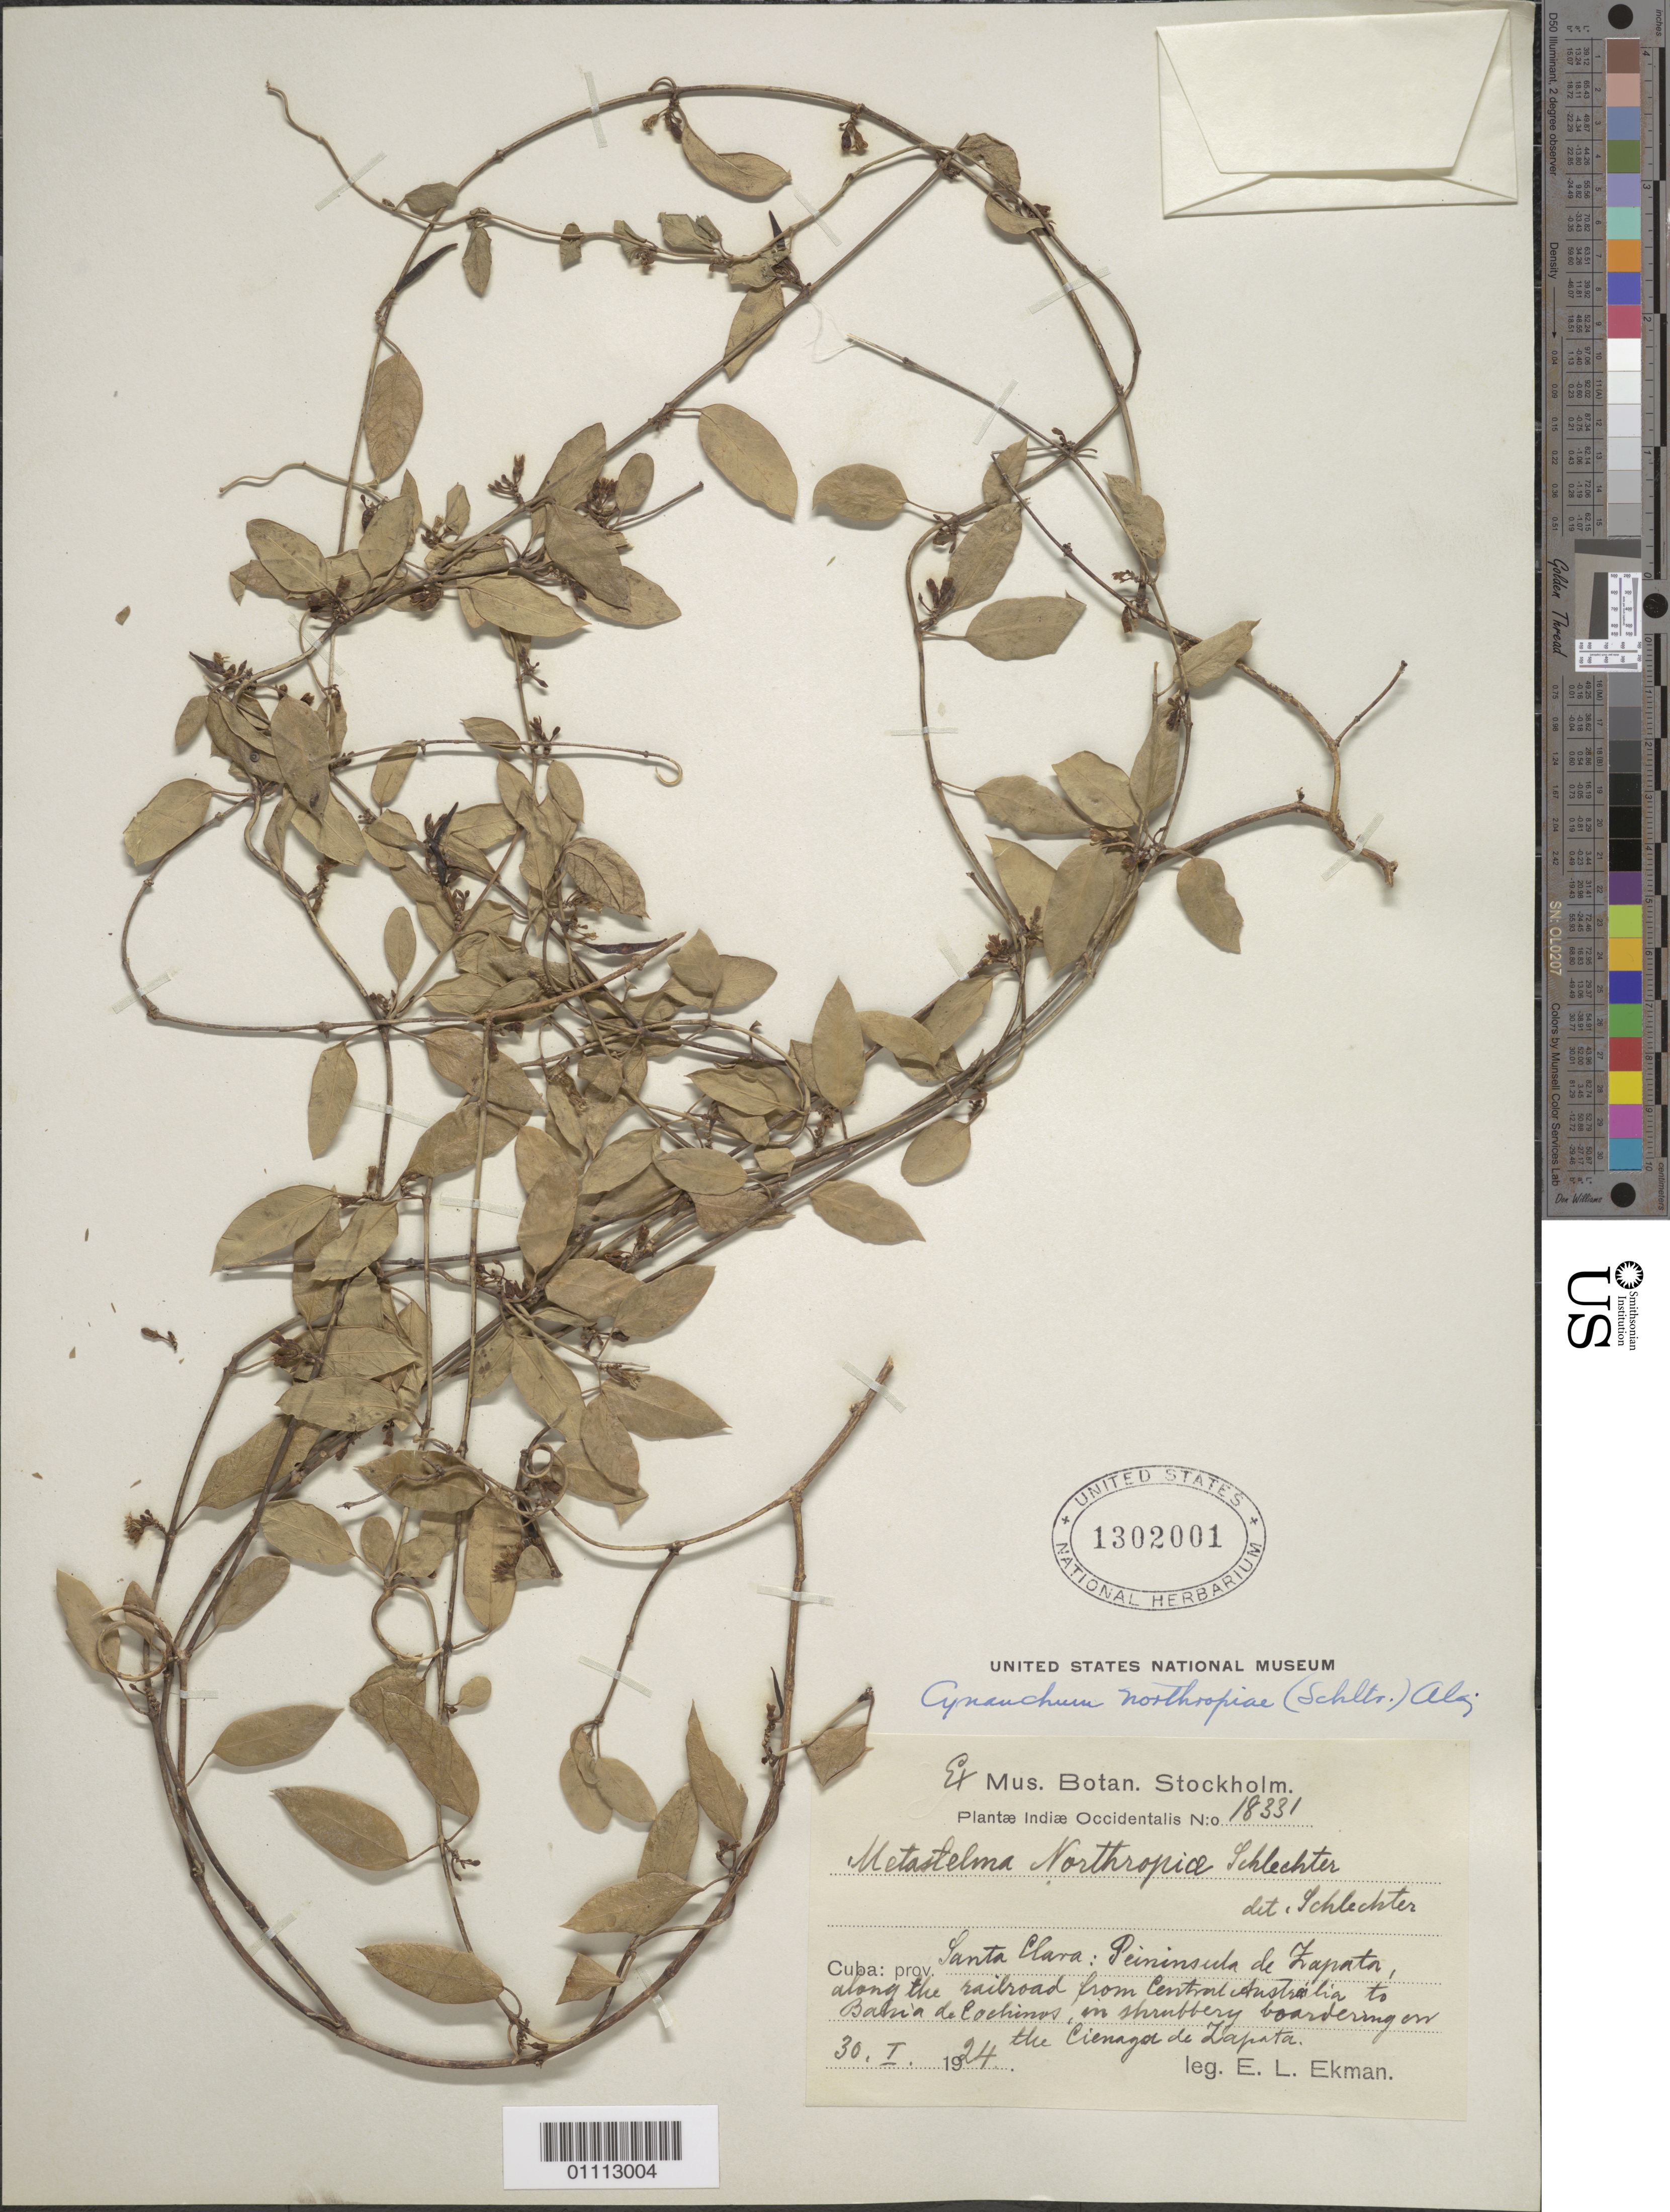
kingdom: Plantae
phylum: Tracheophyta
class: Magnoliopsida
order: Gentianales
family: Apocynaceae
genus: Cynanchum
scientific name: Cynanchum northropiae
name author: (Schltdl.) Alain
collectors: E. L. Ekman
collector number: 18331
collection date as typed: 30 Jan 1924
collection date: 1924-01-30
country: Cuba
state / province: Matanzas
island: Cuba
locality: Peninsula de Zapata, along the railroad from Central Australia to Bahia de Cochinas, in shrubbery bordering on the Ceinga de Zapata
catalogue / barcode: US 1302001